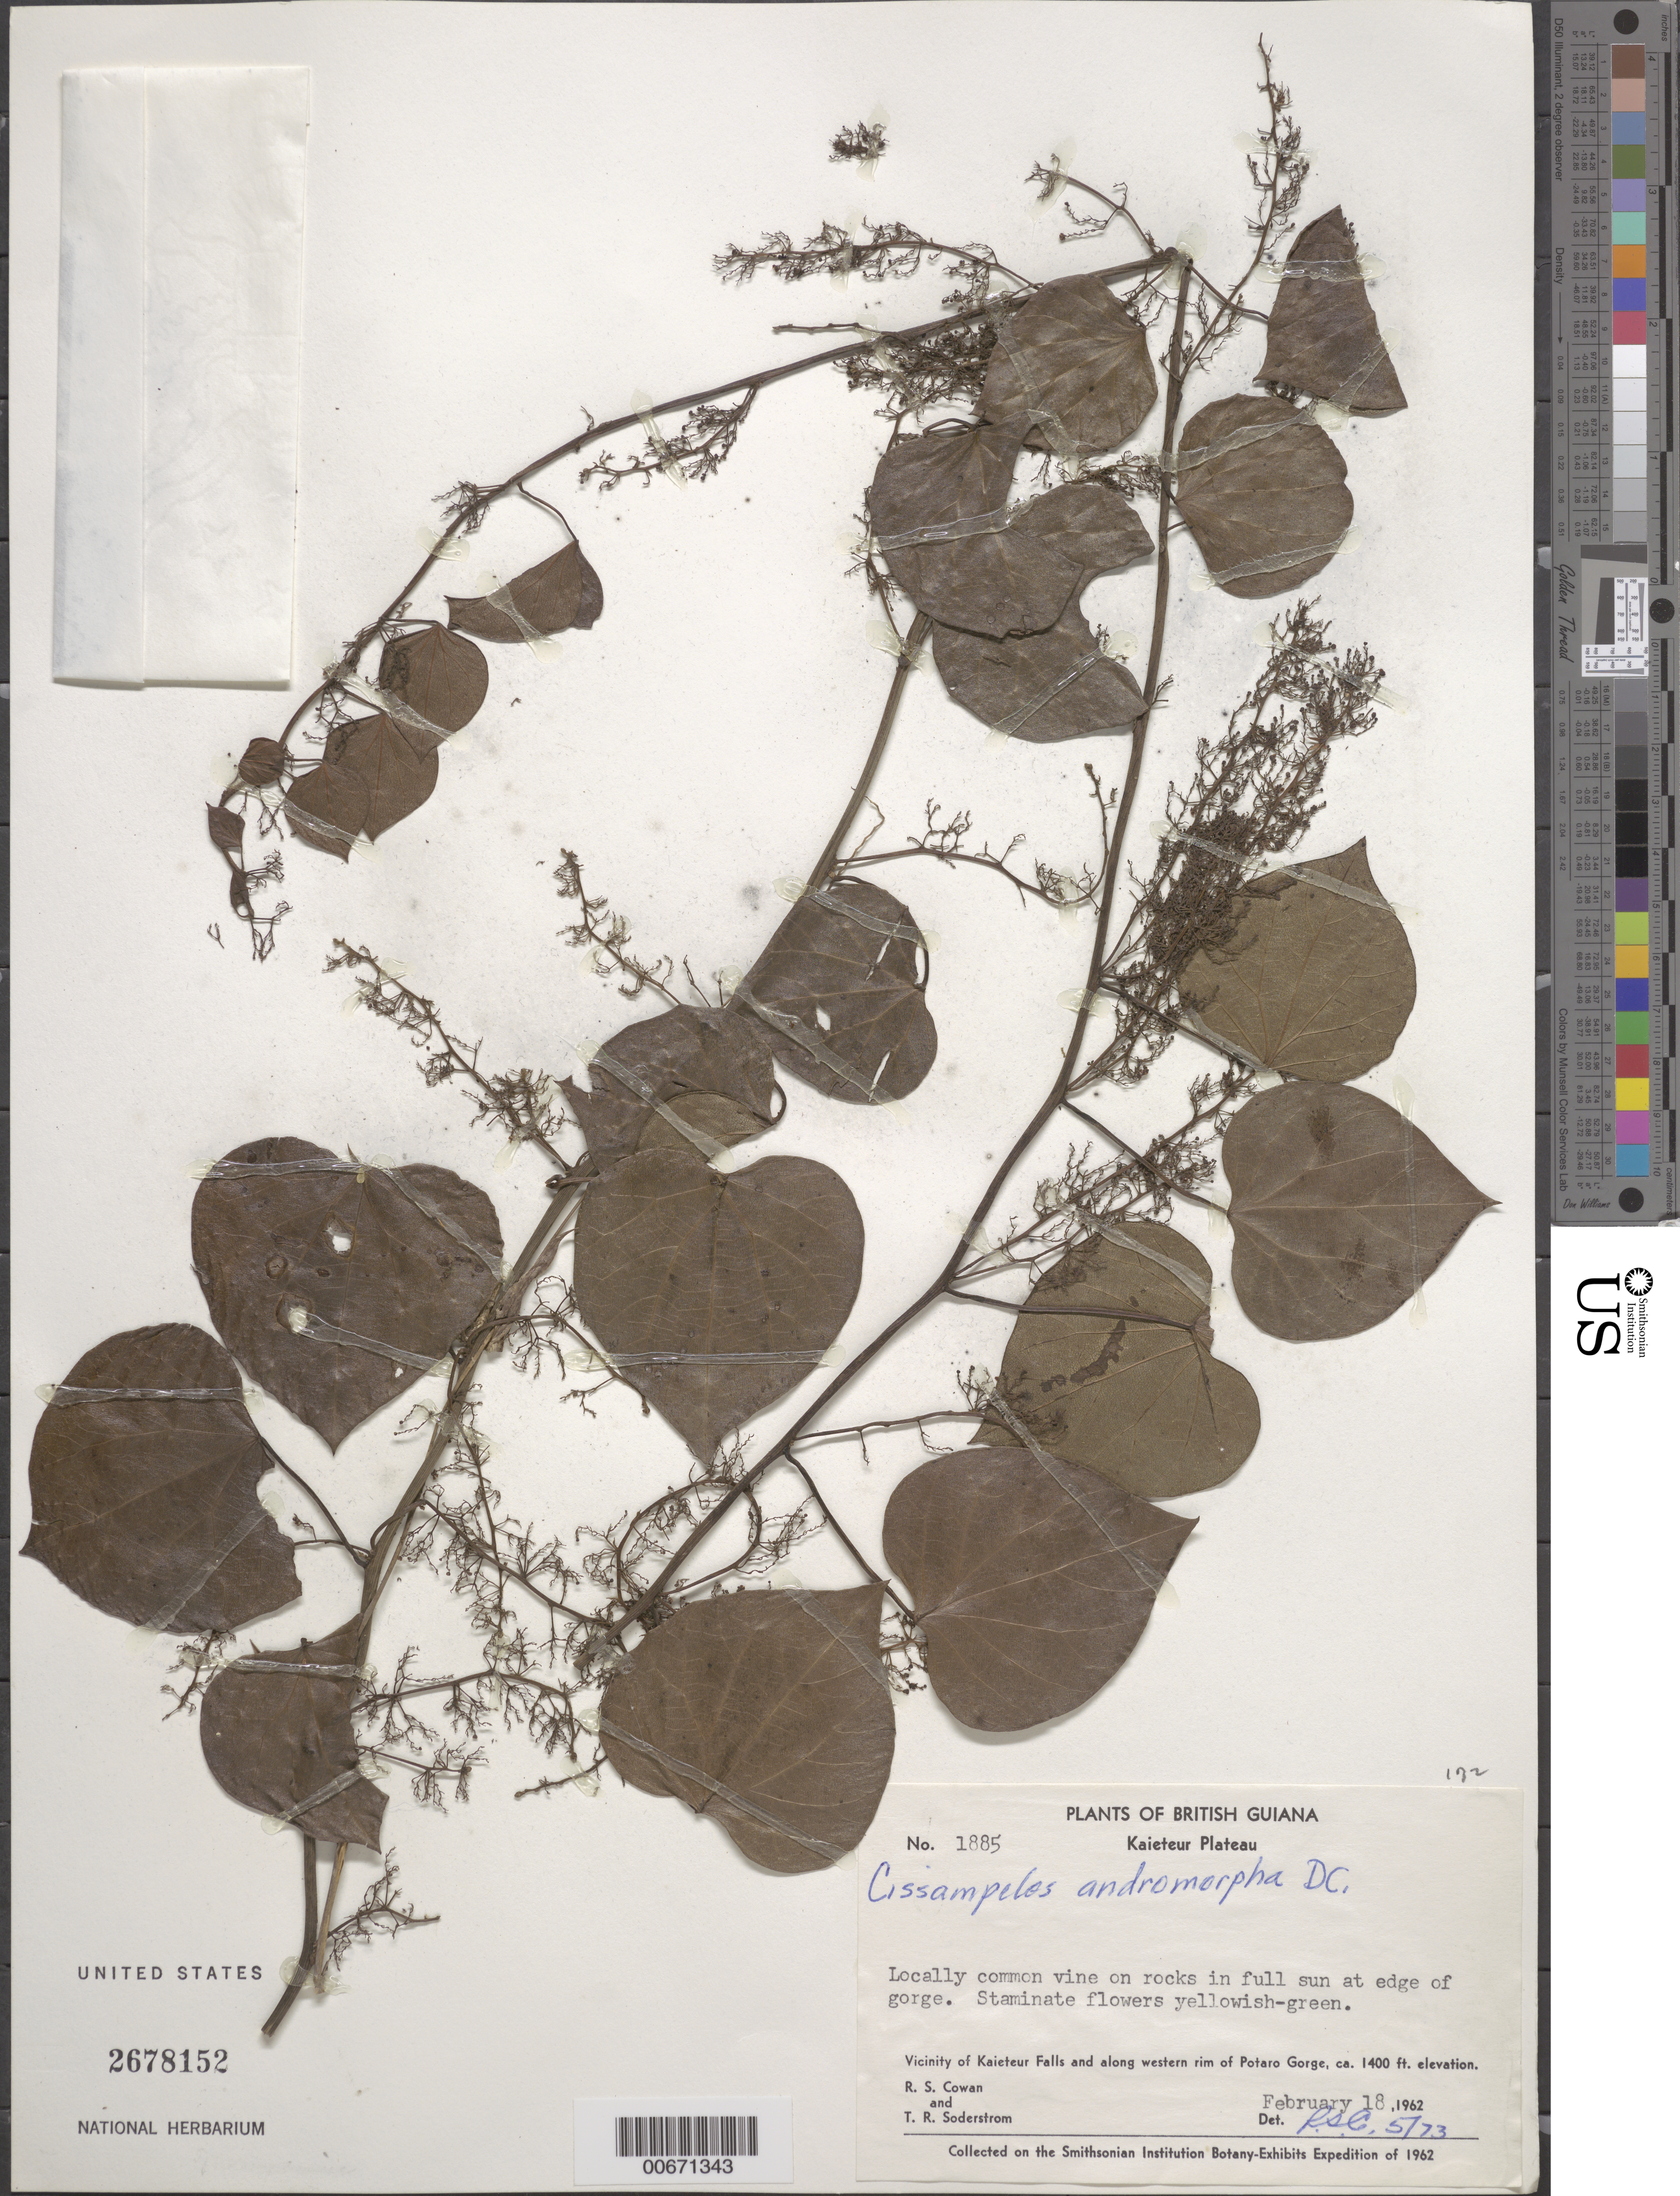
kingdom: Plantae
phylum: Tracheophyta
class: Magnoliopsida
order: Ranunculales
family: Menispermaceae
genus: Cissampelos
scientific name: Cissampelos andromorpha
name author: DC.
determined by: Barneby, Rupert C., (NY)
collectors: R. S. Cowan & T. R. Soderstrom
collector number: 1885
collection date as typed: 18-Feb-62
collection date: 1962-02-18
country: Guyana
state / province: Potaro-Siparuni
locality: Kaieteur Plateau, vicinity of Kaieteur Falls and western rim of Potaro Gorge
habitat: Full sun at edge of gorge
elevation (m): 427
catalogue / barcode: US 2678152